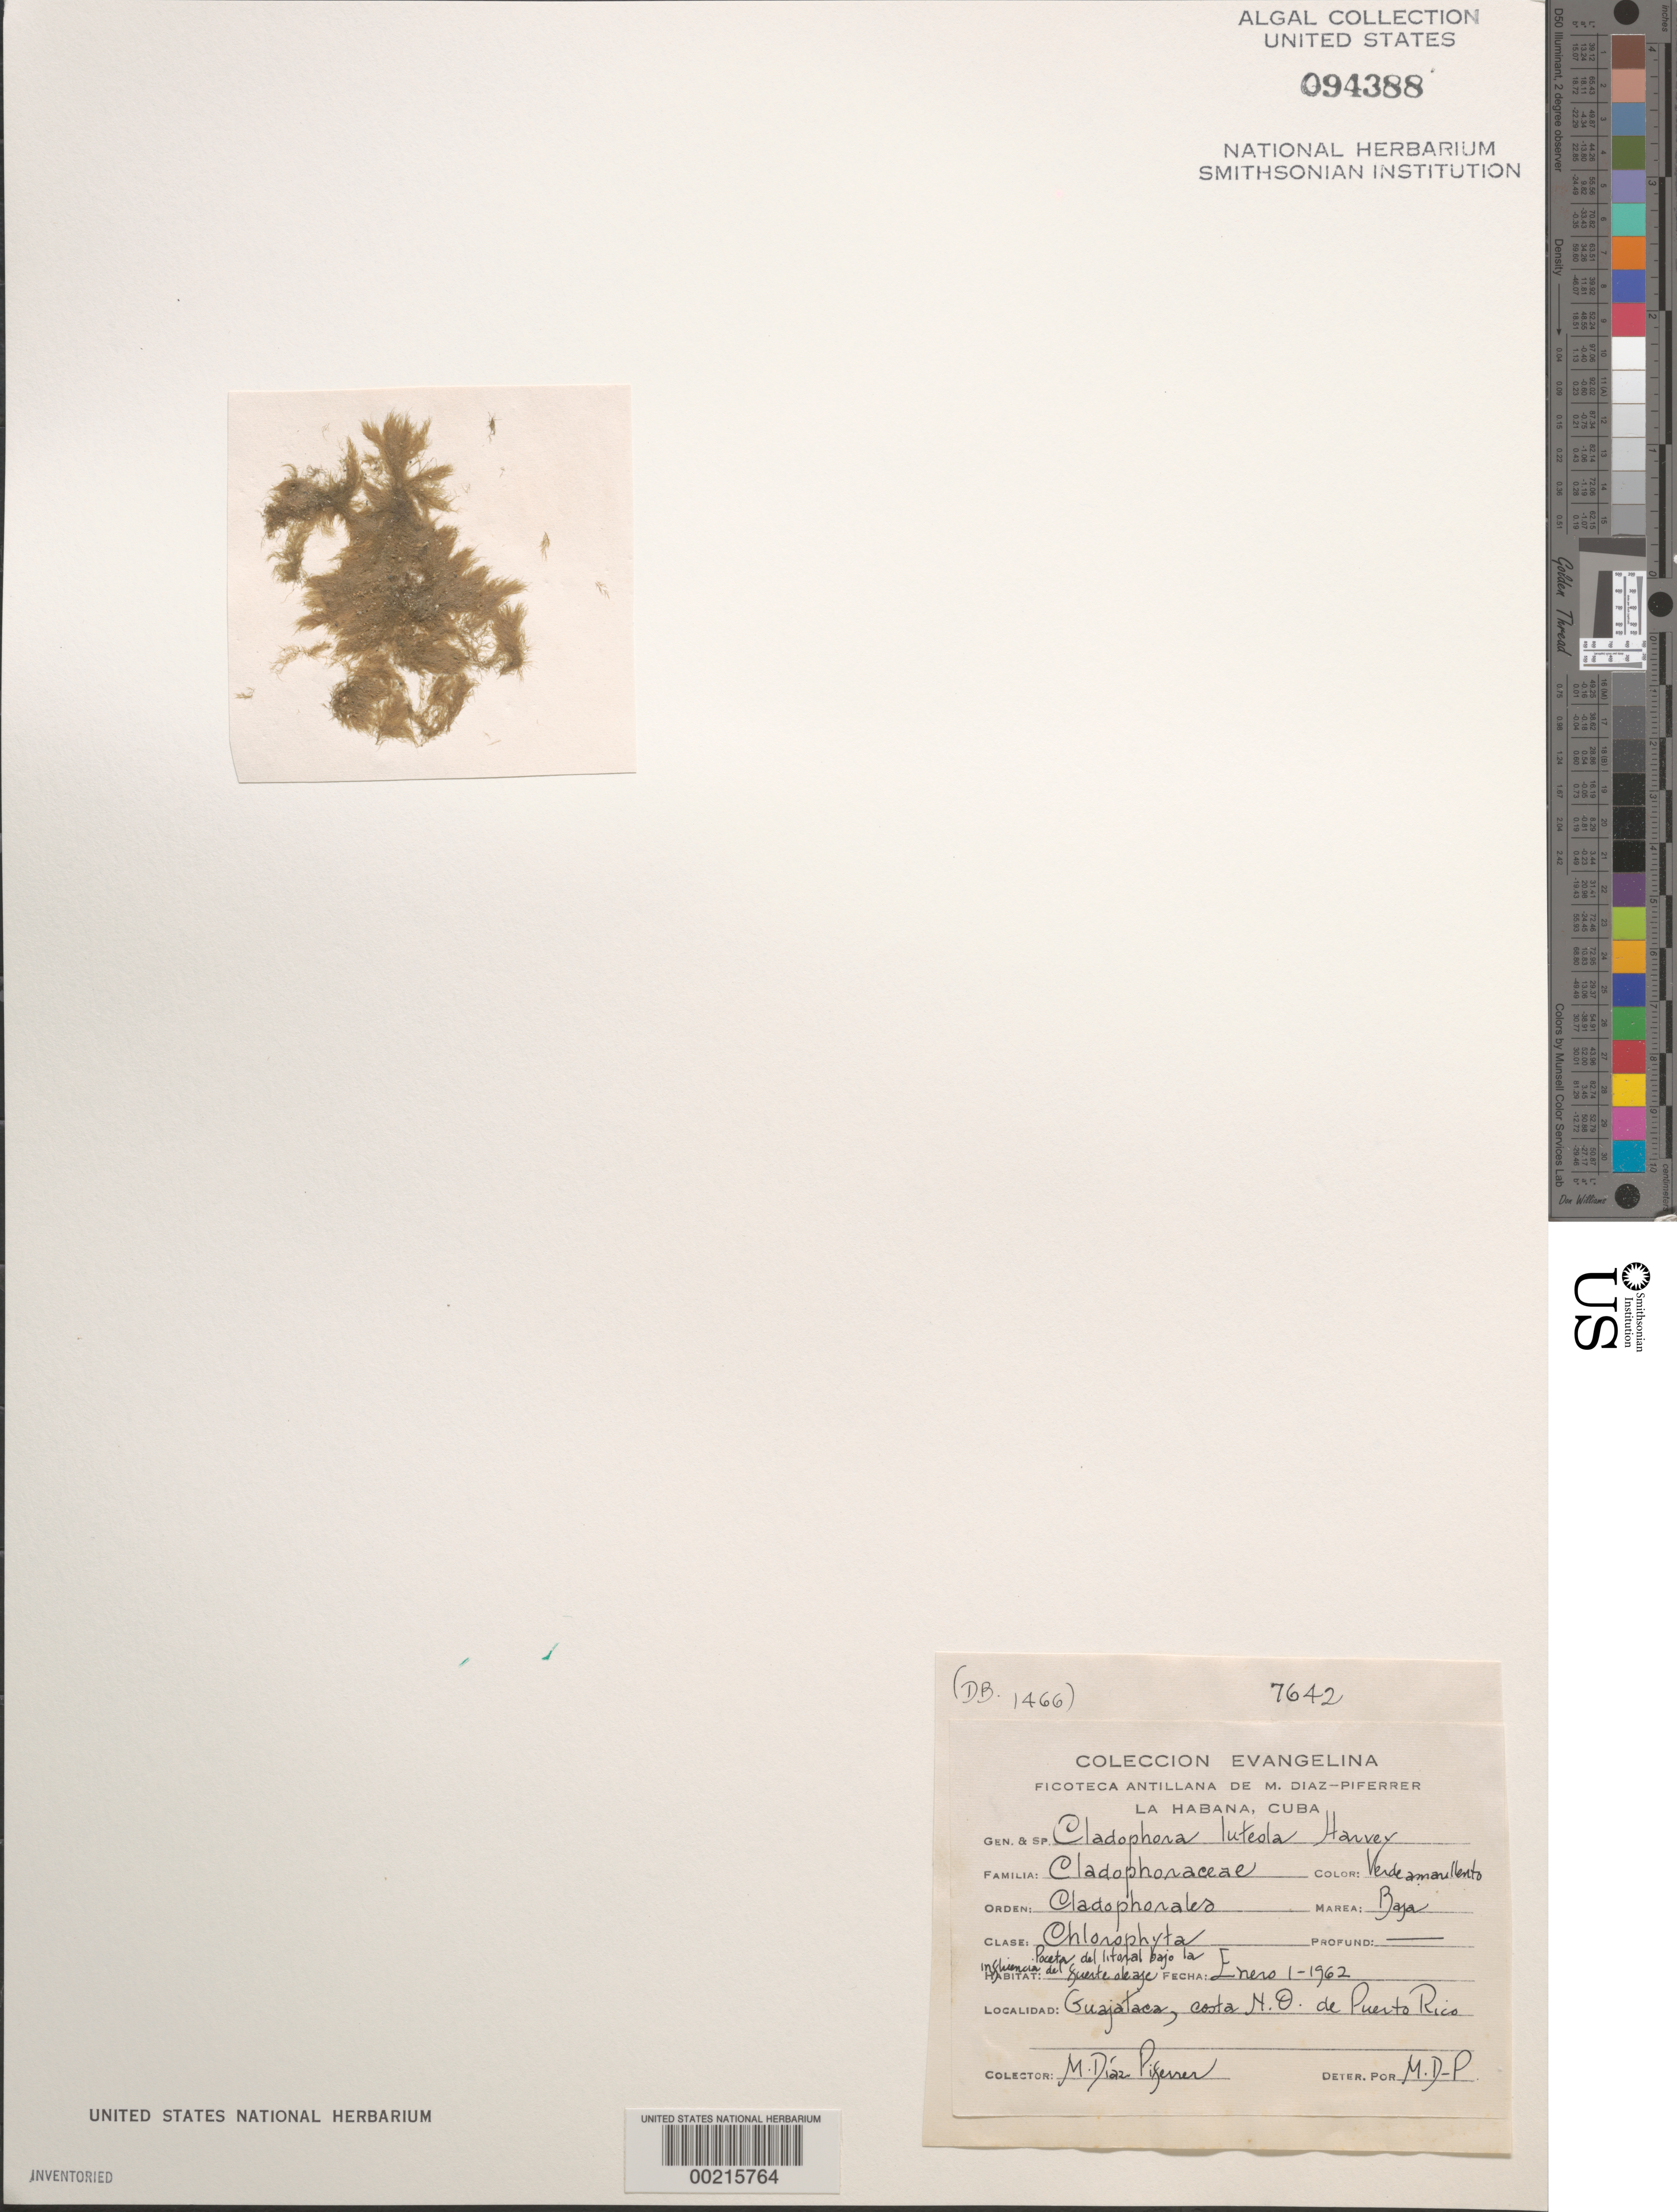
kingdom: Plantae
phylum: Chlorophyta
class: Ulvophyceae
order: Cladophorales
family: Cladophoraceae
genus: Cladophora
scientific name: Cladophora dalmatica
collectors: M. Diaz-Piferrer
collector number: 7642 & DB-1466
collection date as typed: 01 Jan 1962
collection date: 1962-01-01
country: Puerto Rico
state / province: Isabela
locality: Guajataca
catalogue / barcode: US 94388